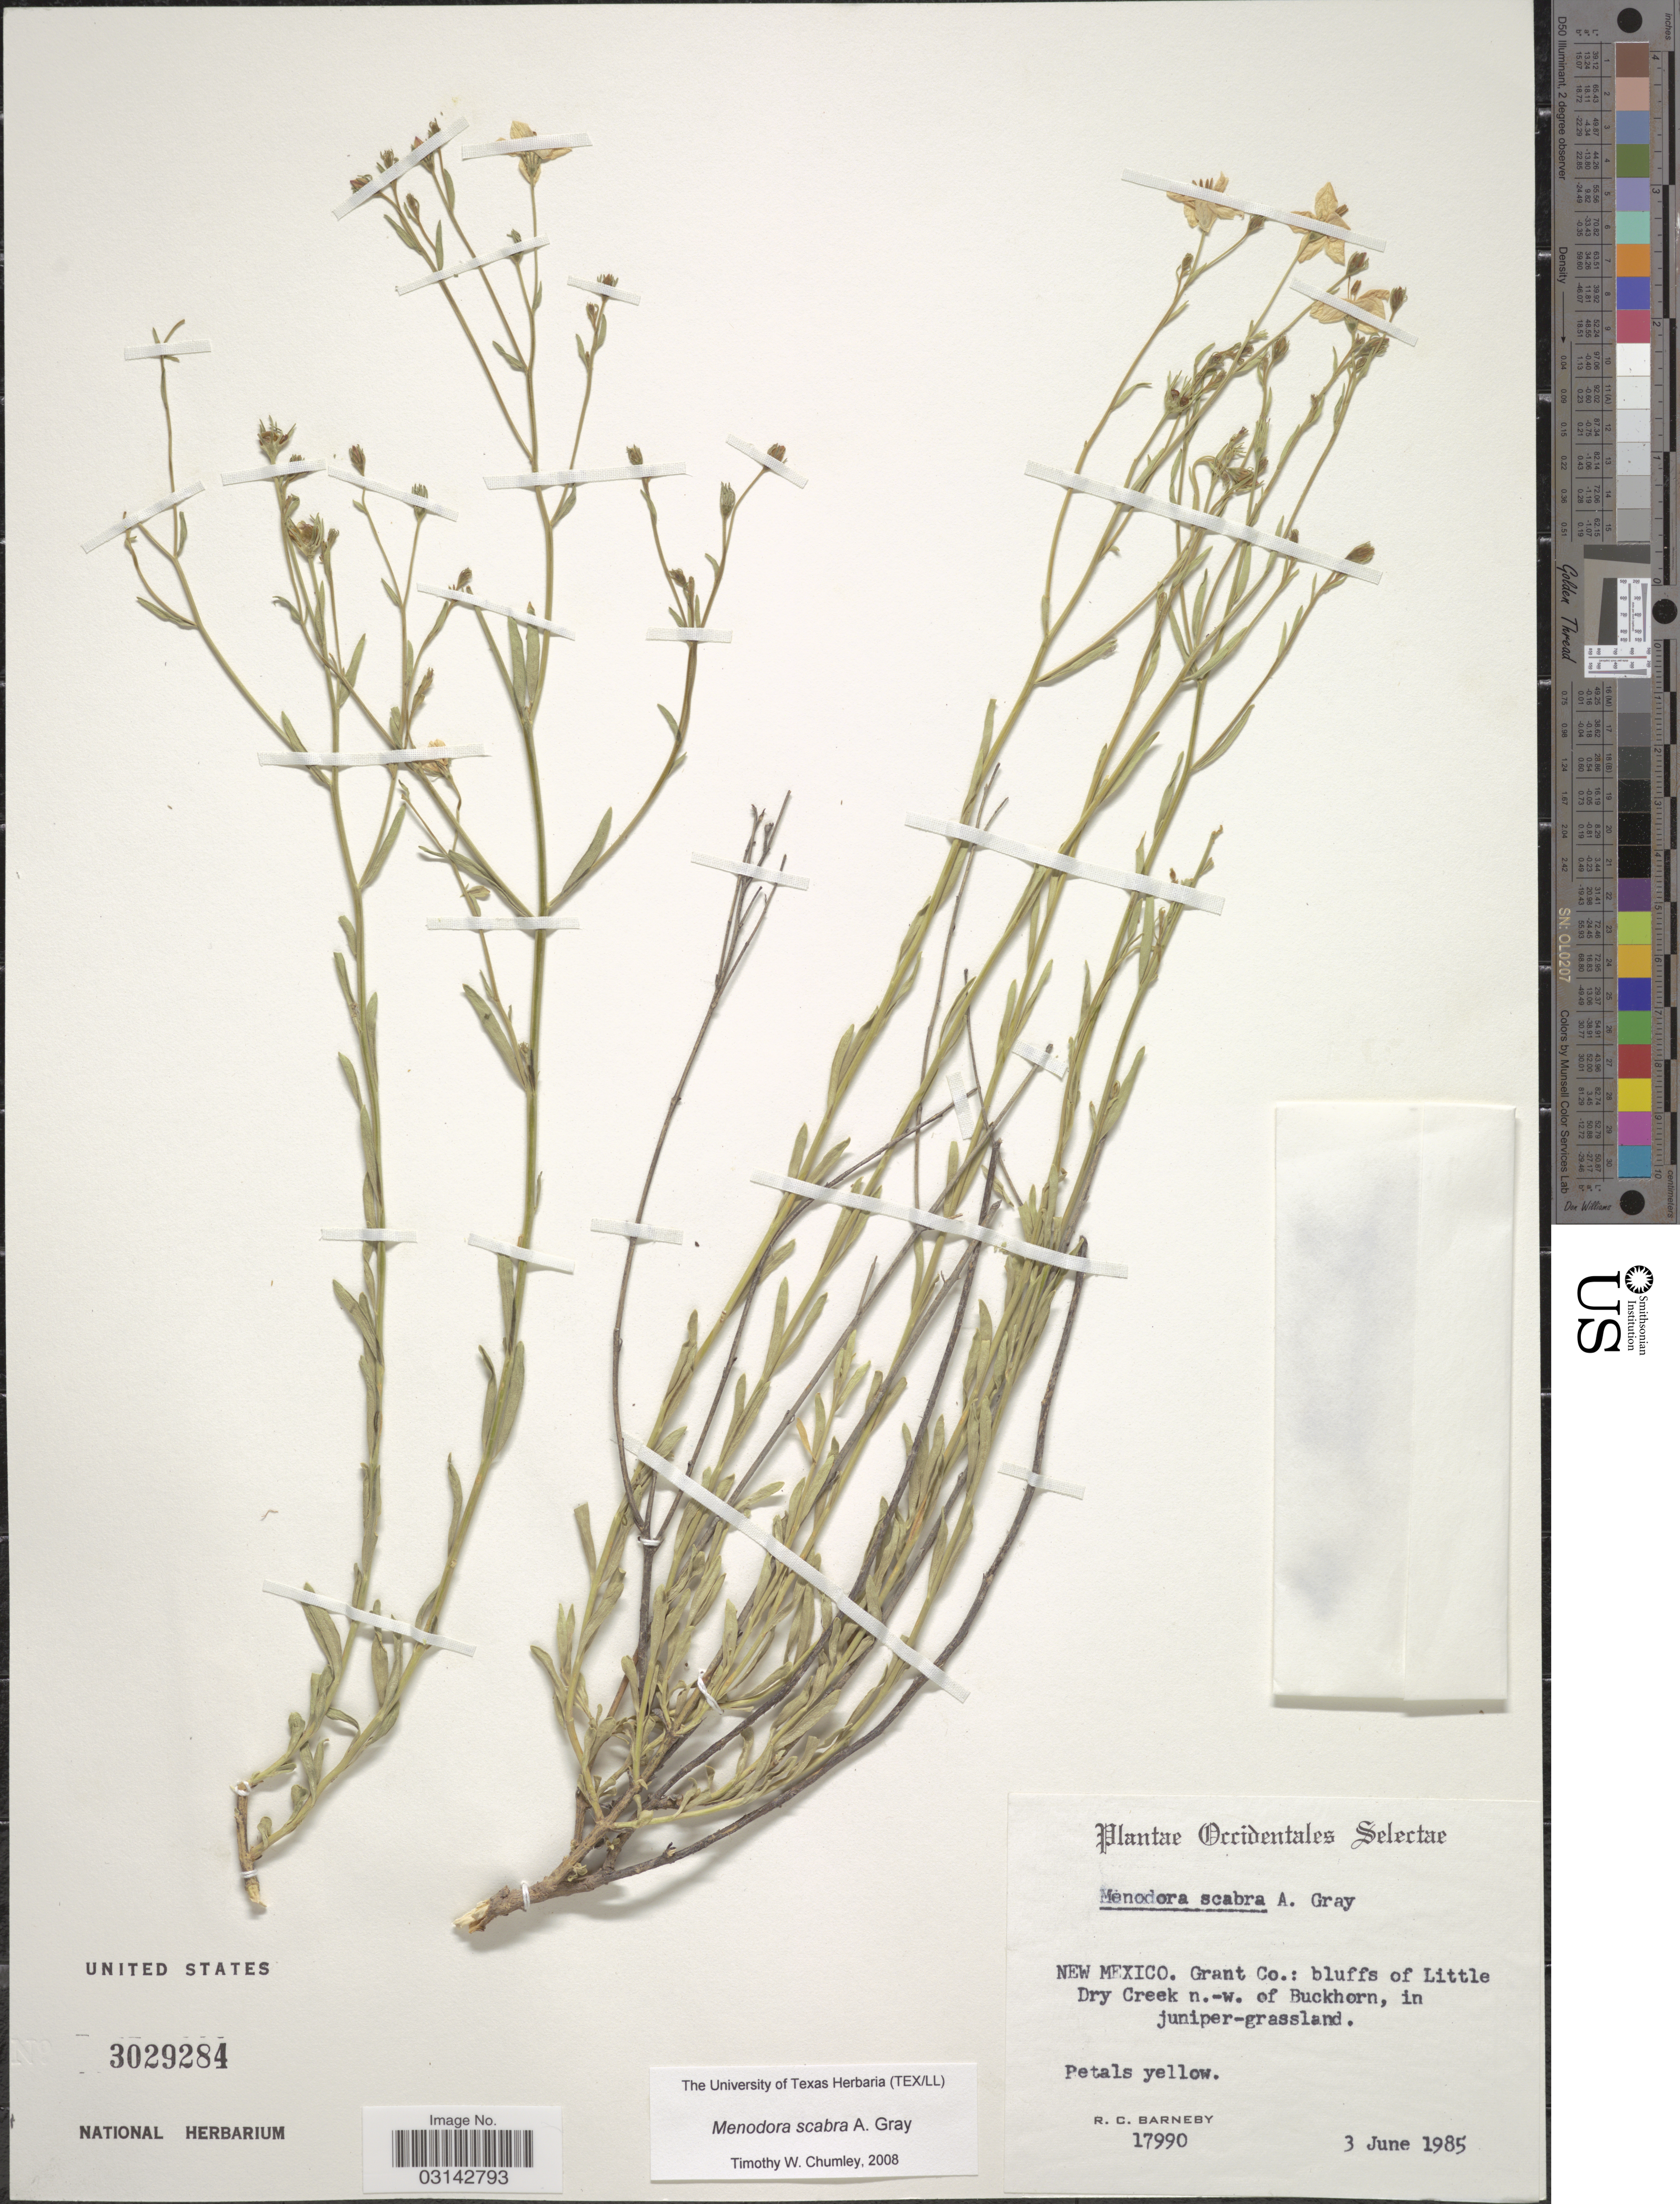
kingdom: Plantae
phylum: Tracheophyta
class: Magnoliopsida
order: Lamiales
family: Oleaceae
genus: Menodora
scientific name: Menodora scabra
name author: A. Gray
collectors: R. C. Barneby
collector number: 17990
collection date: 1985-06-03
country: United States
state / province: New Mexico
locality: Grant Co.: bluffs of Little Dry Creek n.-w. of Buckhorn.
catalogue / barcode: US 3029284